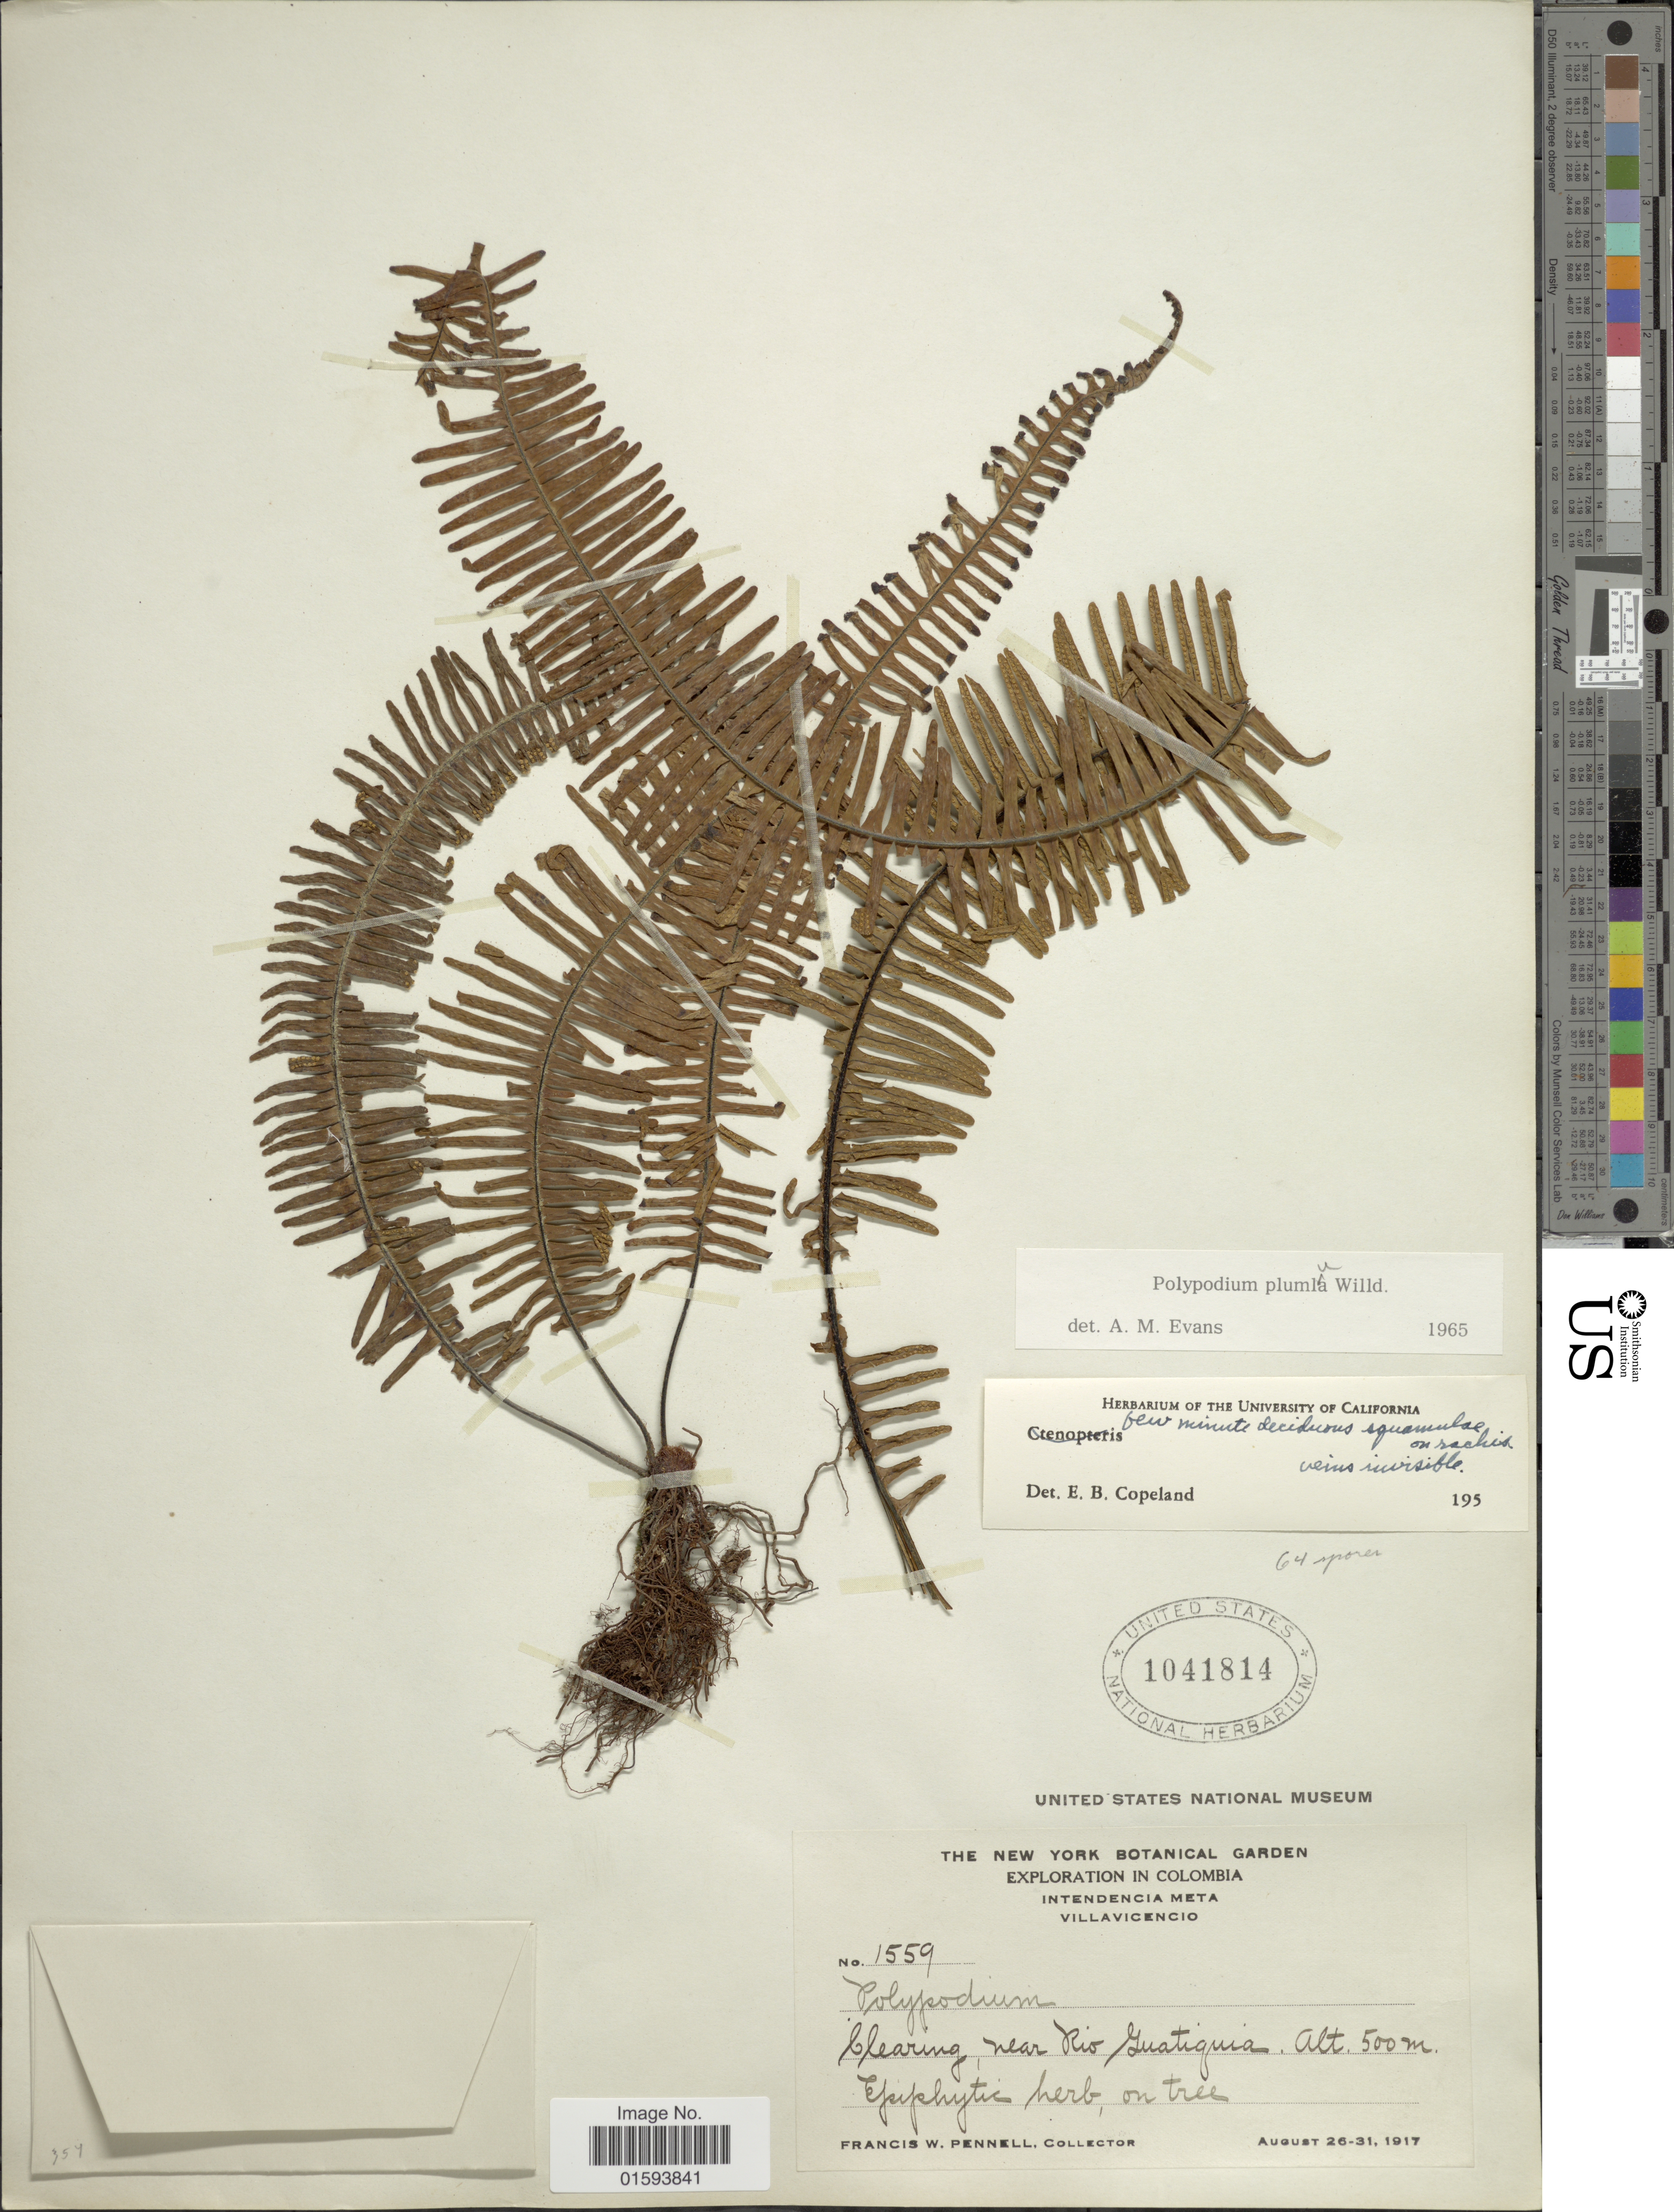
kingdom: Plantae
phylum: Tracheophyta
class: Polypodiopsida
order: Polypodiales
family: Polypodiaceae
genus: Pecluma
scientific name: Pecluma plumula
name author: (Humb. & Bonpl. ex Willd.) M.G. Price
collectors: F. W. Pennell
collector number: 1559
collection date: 1917-08-26/1917-08-31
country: Colombia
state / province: Meta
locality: Intendencia Meta, Villavicencio, clearing near Rio Guatiquia.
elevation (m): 500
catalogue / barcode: US 1041814